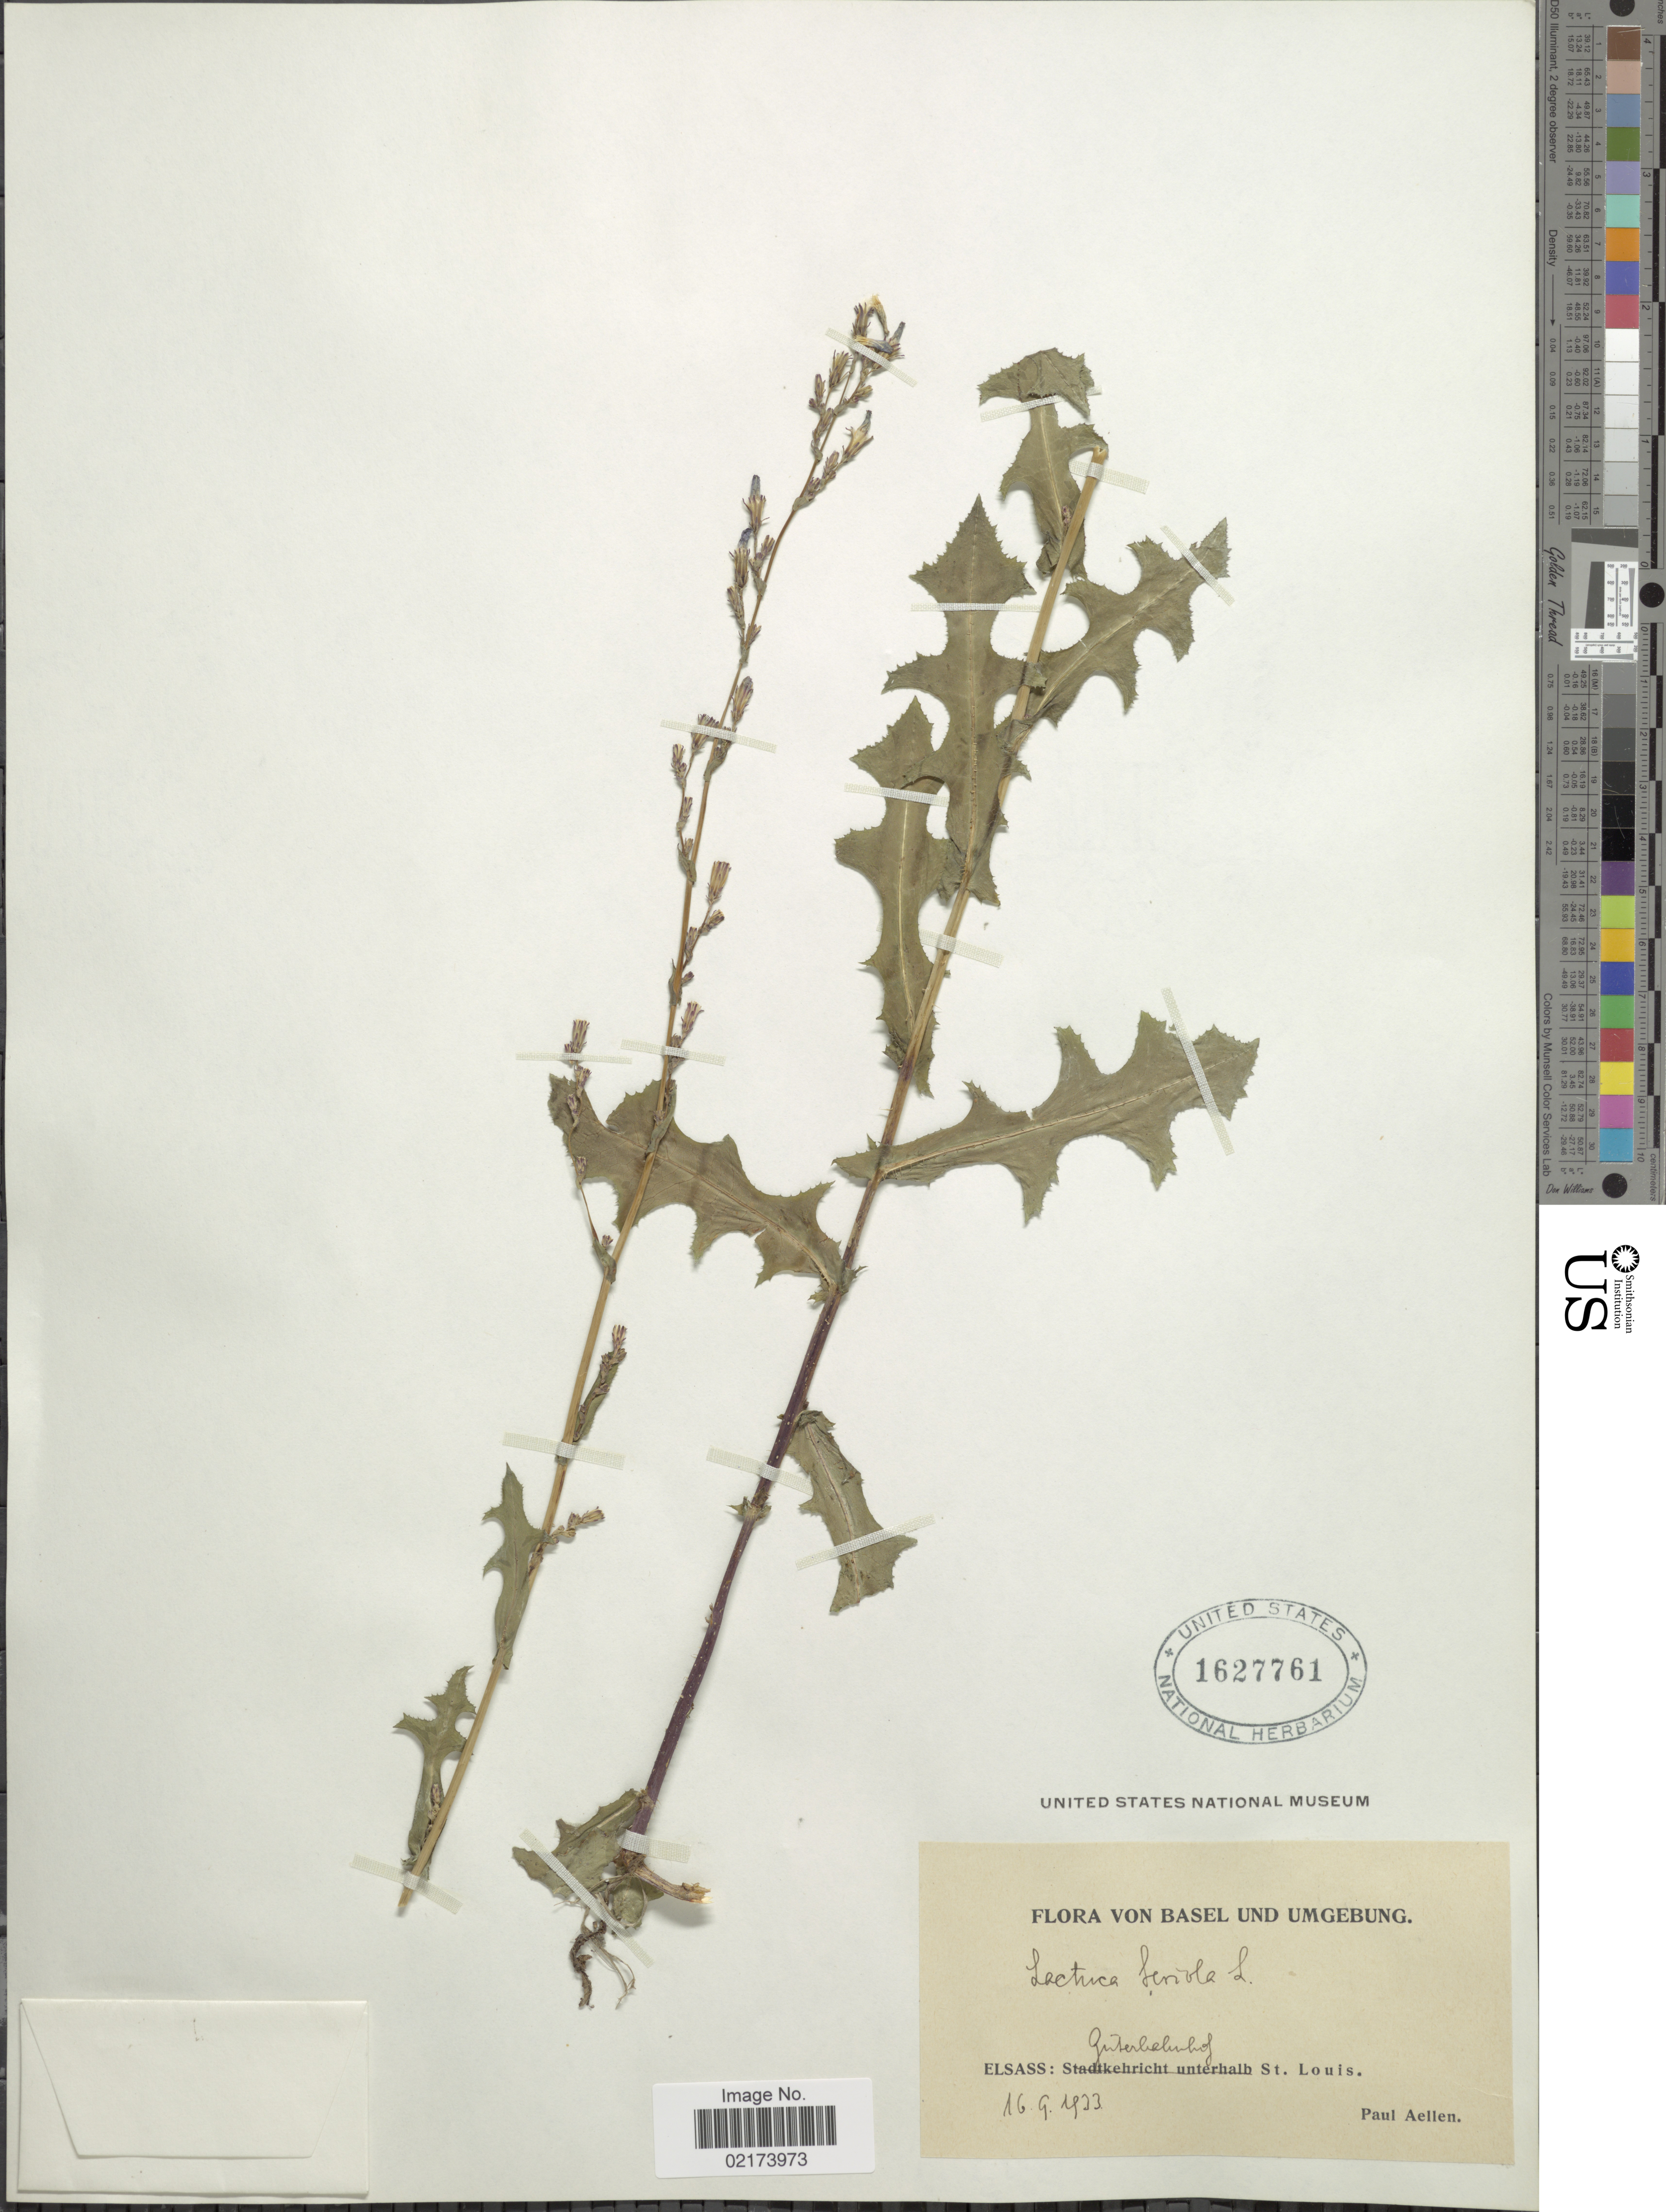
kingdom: Plantae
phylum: Tracheophyta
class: Magnoliopsida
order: Asterales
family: Asteraceae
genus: Lactuca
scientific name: Lactuca serriola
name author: L.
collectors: P. Aellen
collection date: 1933-09-16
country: Switzerland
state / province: Basel-Stadt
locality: Basel und Umgebung, Elsass, Güterbahnhof, St. Louis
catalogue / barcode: US 1627761